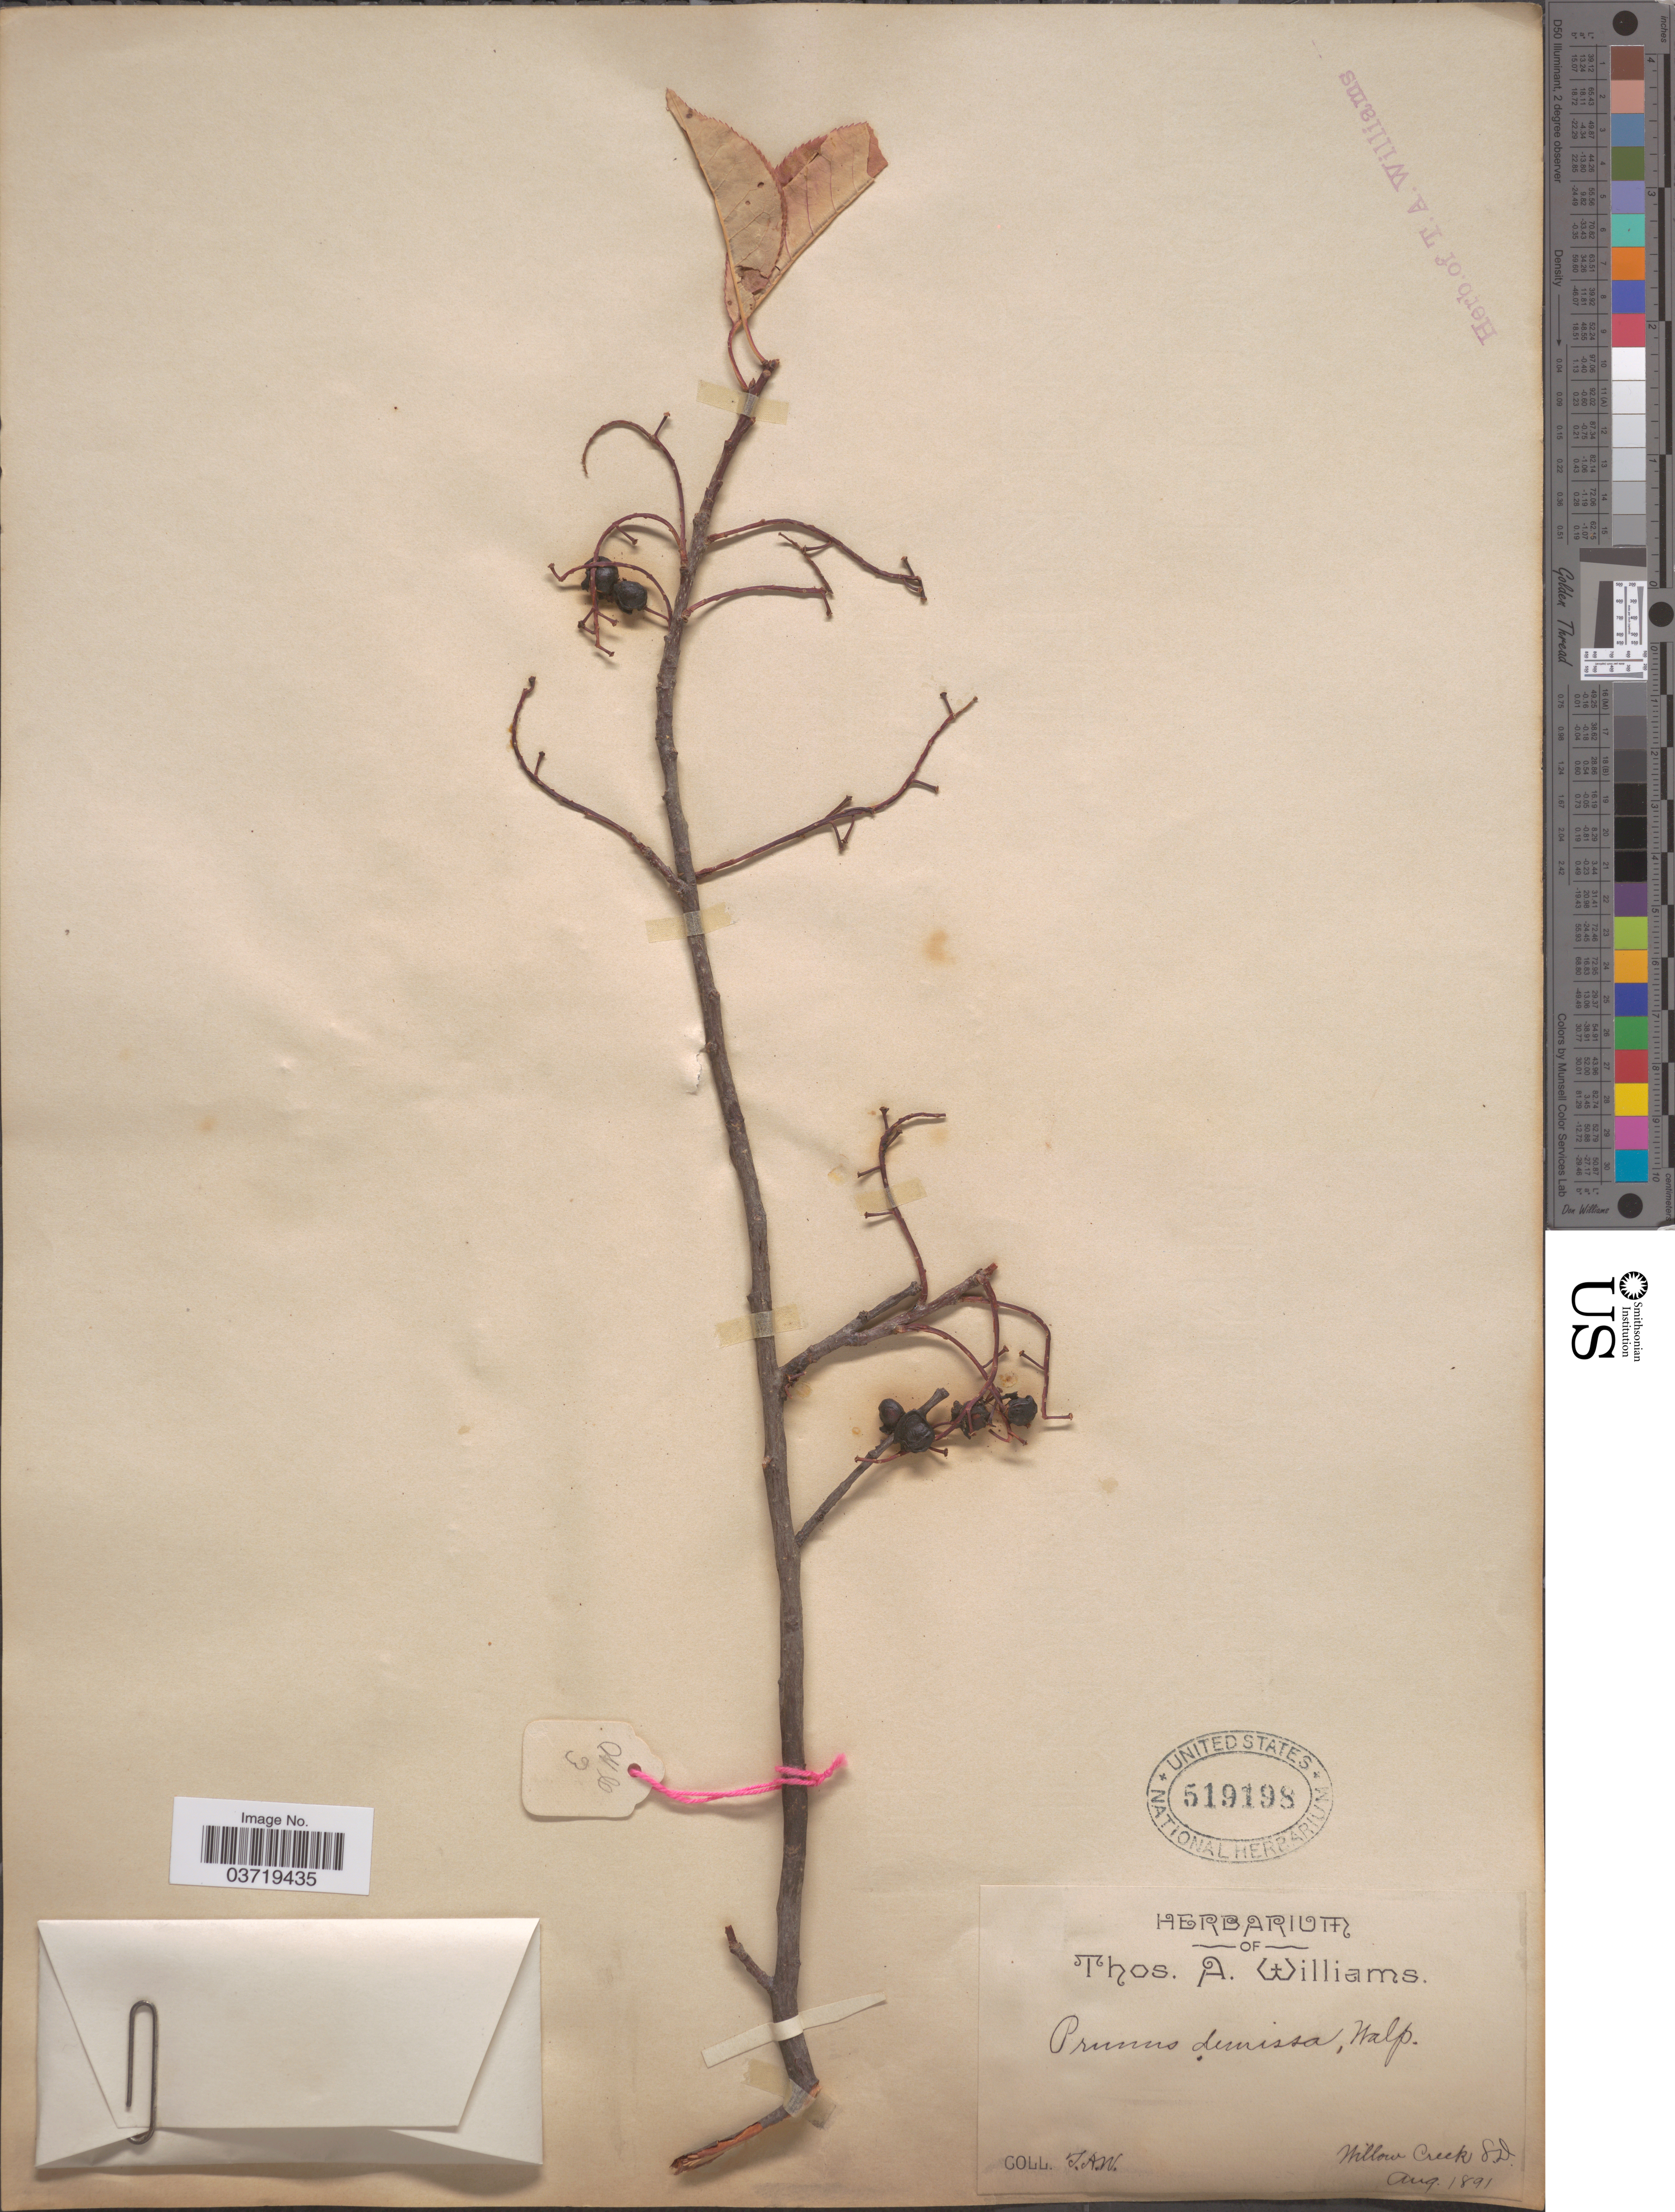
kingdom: Plantae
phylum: Tracheophyta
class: Magnoliopsida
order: Rosales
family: Rosaceae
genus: Prunus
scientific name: Prunus virginiana var. demissa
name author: (Nutt.) Torr.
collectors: T. A. Williams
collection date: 1891-08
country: United States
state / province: South Dakota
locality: Willow Creek.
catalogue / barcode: US 519198